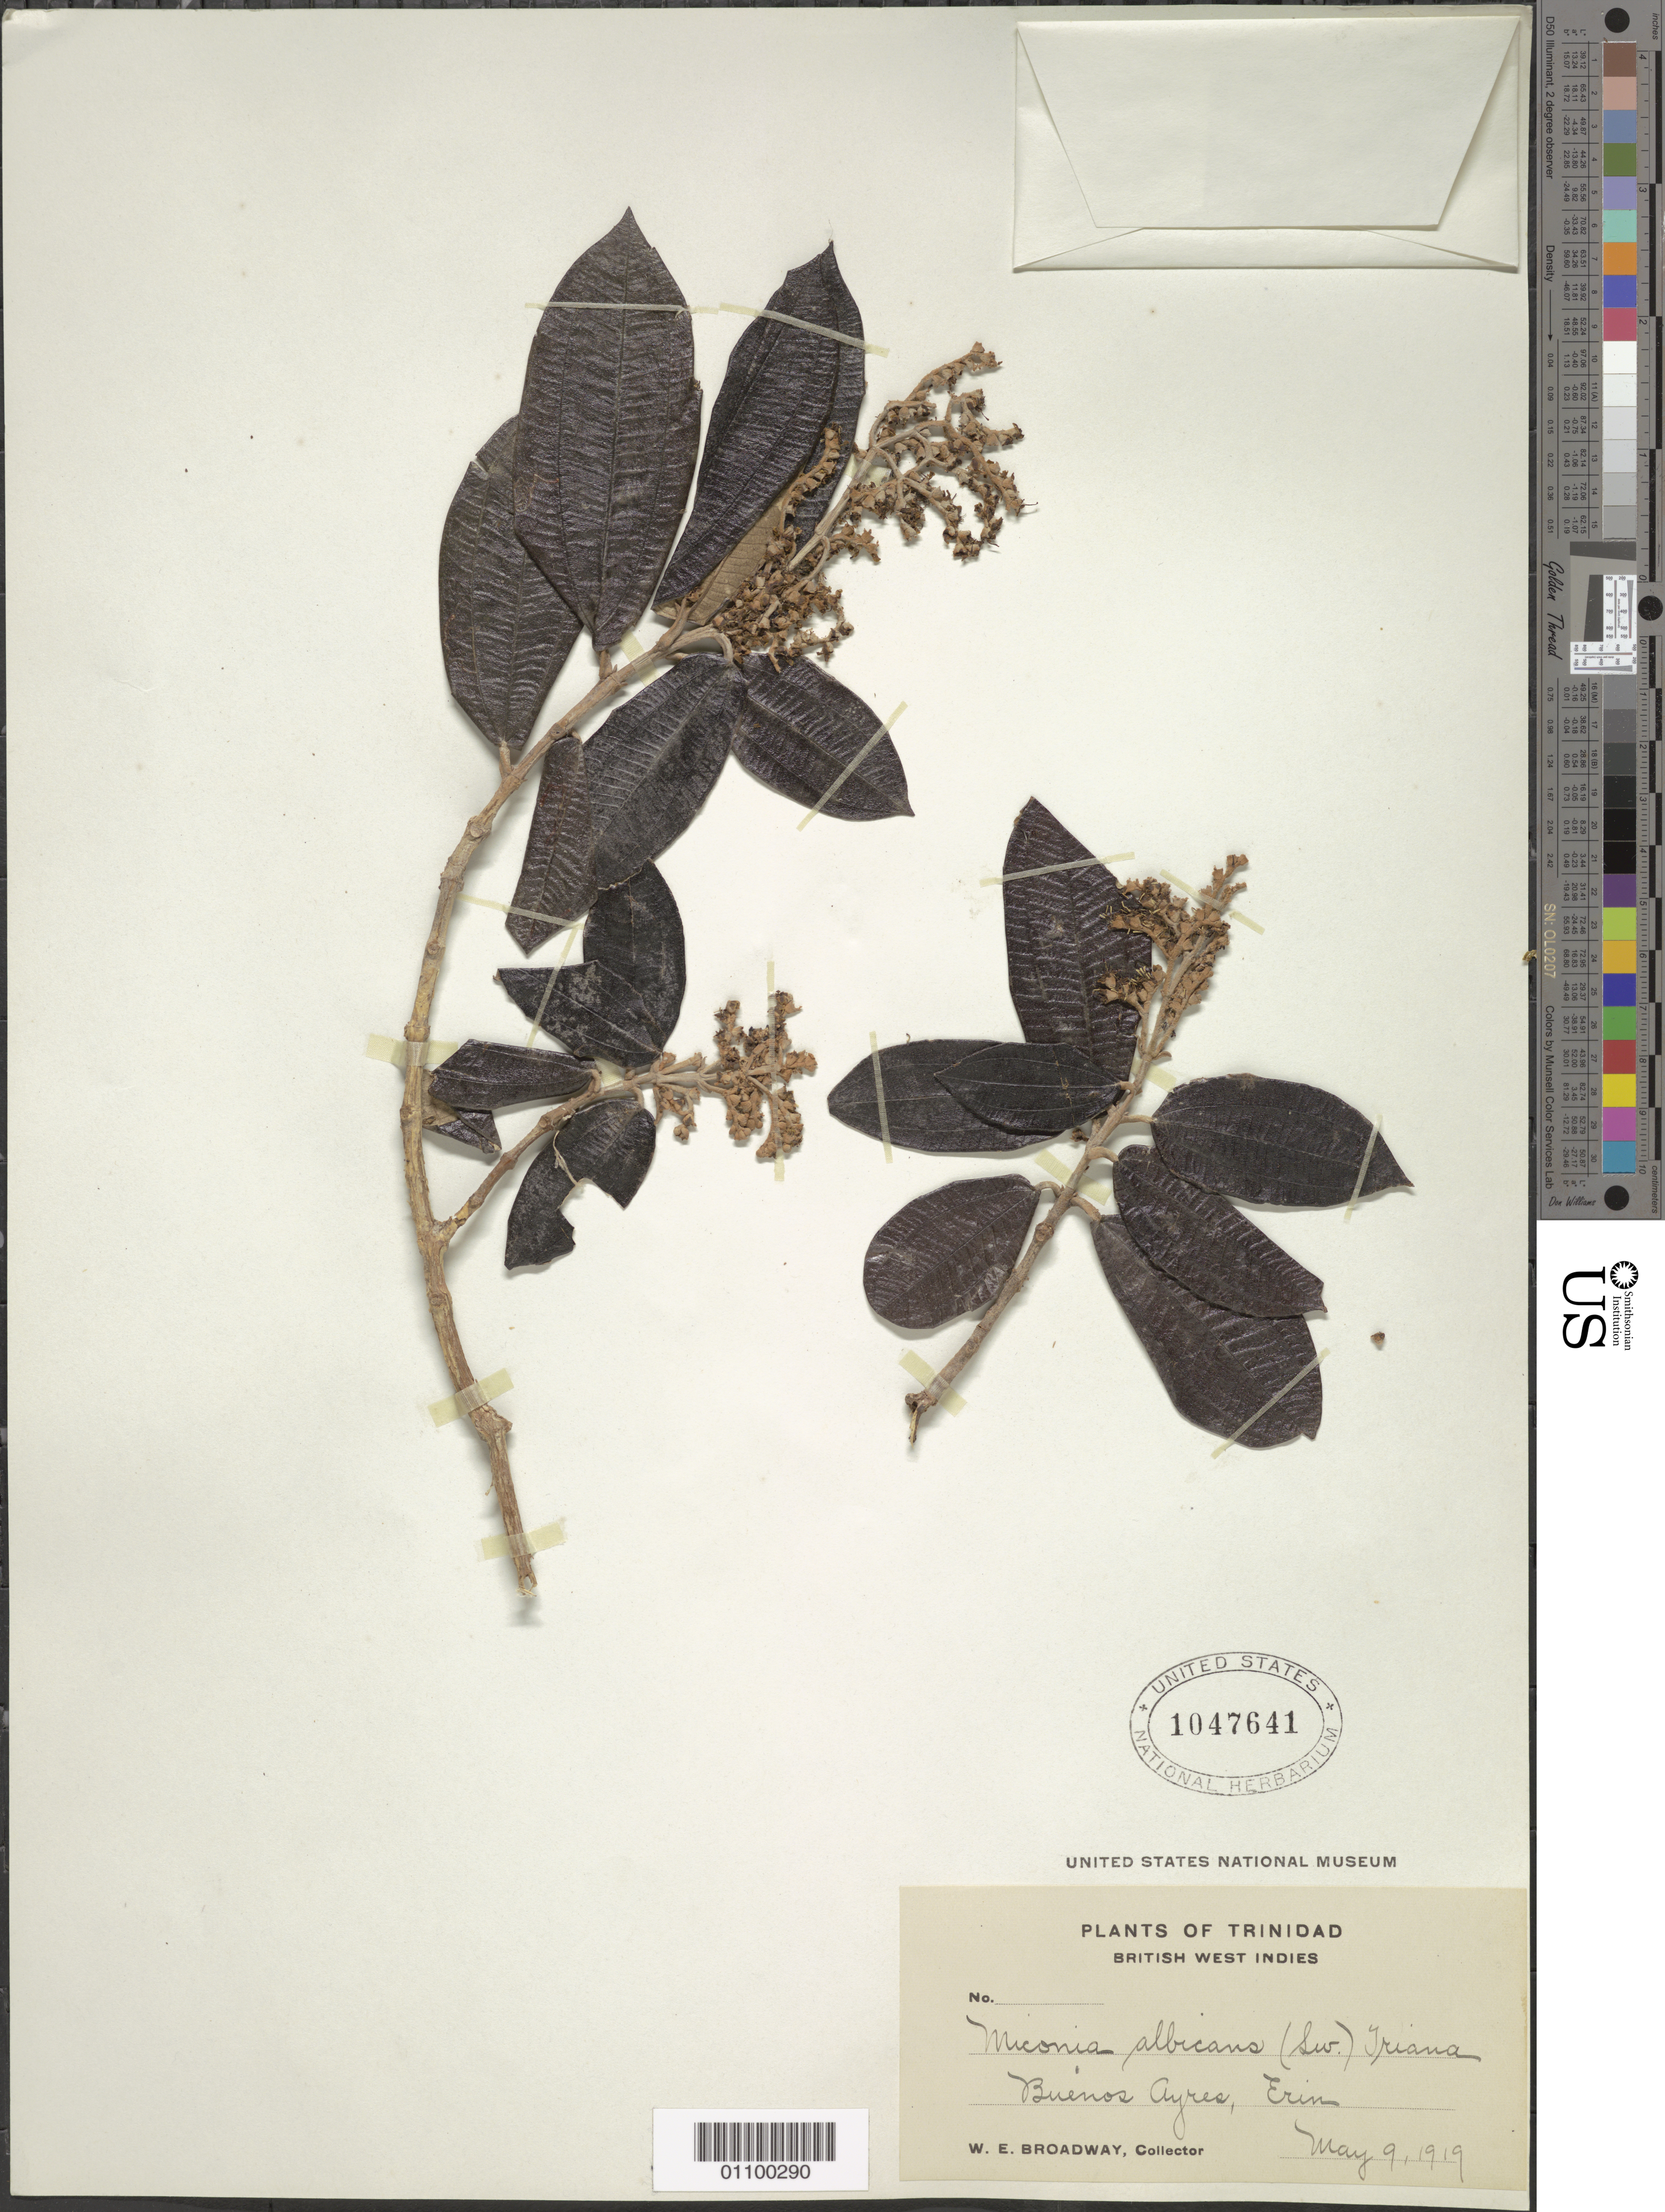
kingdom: Plantae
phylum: Tracheophyta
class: Magnoliopsida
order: Myrtales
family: Melastomataceae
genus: Miconia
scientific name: Miconia albicans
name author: (Sw.) Triana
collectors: W. E. Broadway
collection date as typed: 09 May 1919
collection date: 1919-05-09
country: Trinidad and Tobago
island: Trinidad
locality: Buenos Ayres, Erin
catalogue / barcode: US 1047641